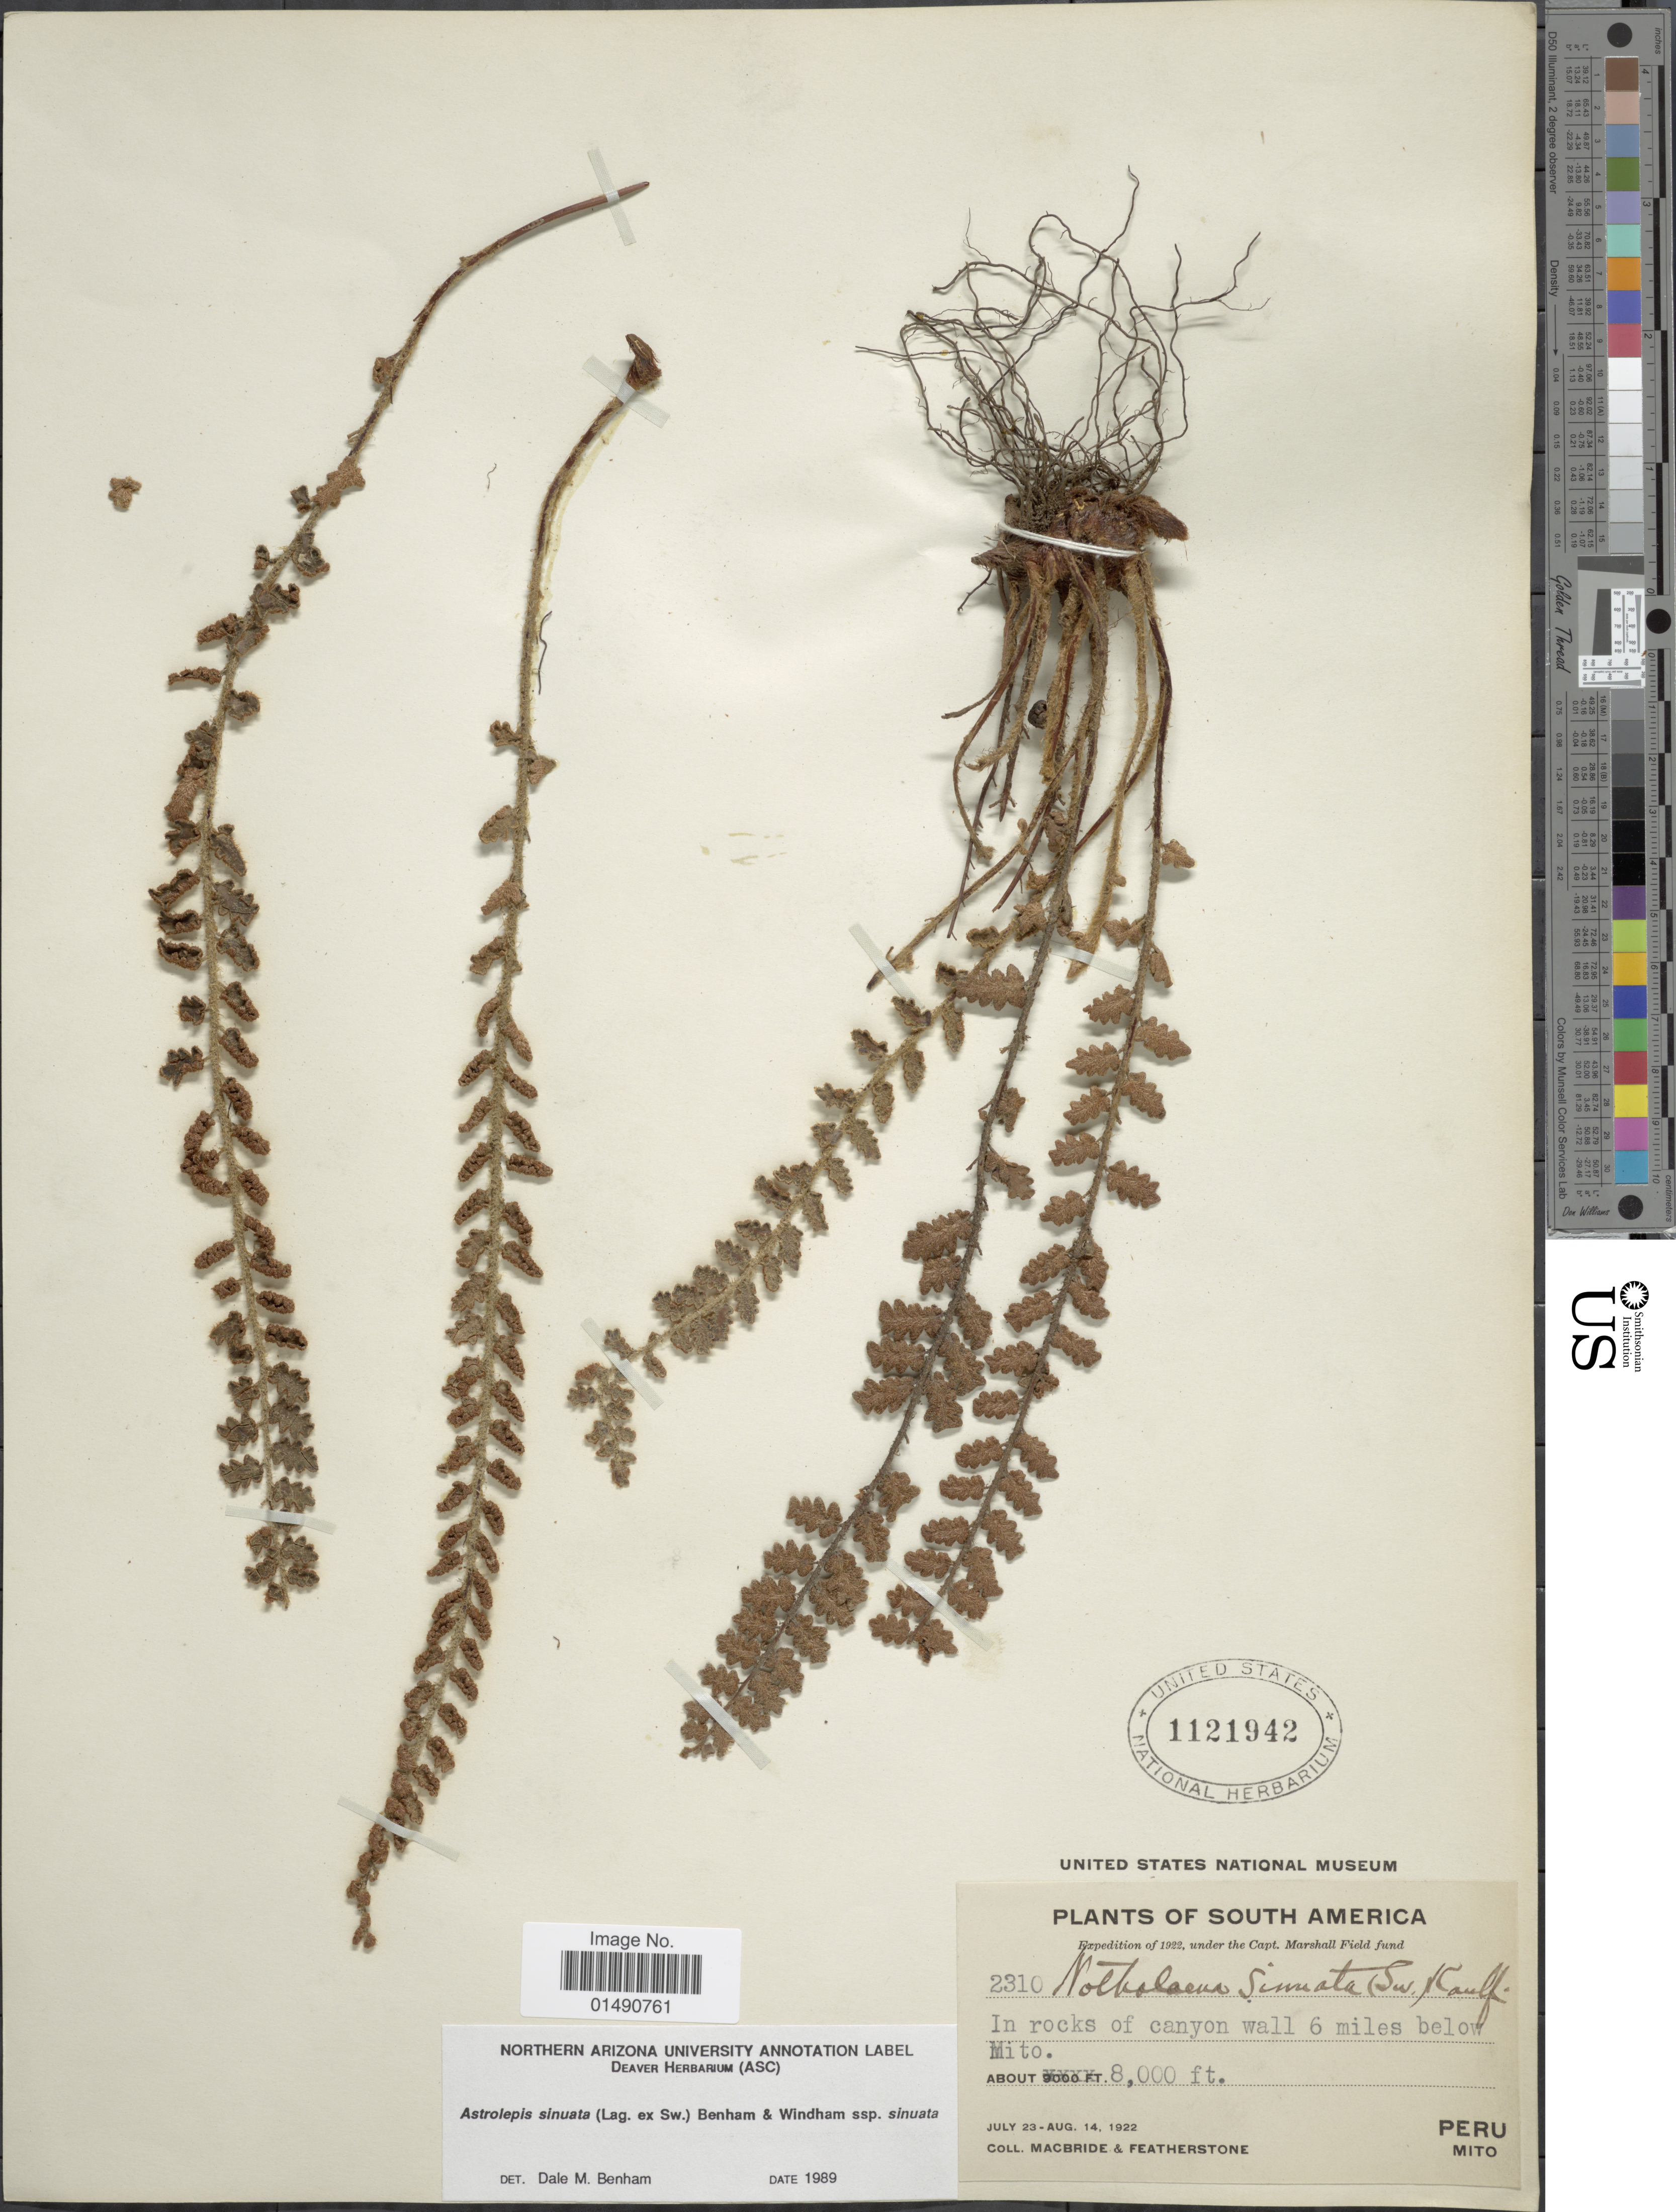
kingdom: Plantae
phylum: Tracheophyta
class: Polypodiopsida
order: Polypodiales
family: Pteridaceae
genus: Astrolepis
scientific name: Astrolepis sinuata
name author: (Lag. ex Sw.) D.M. Benham & Windham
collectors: Macbride, -- & -. Featherstone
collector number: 2310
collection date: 1922-07-23/1922-08-14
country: Peru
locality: In rocks of canyon wall 6 miles below, mito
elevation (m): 2438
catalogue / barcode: US 1121942